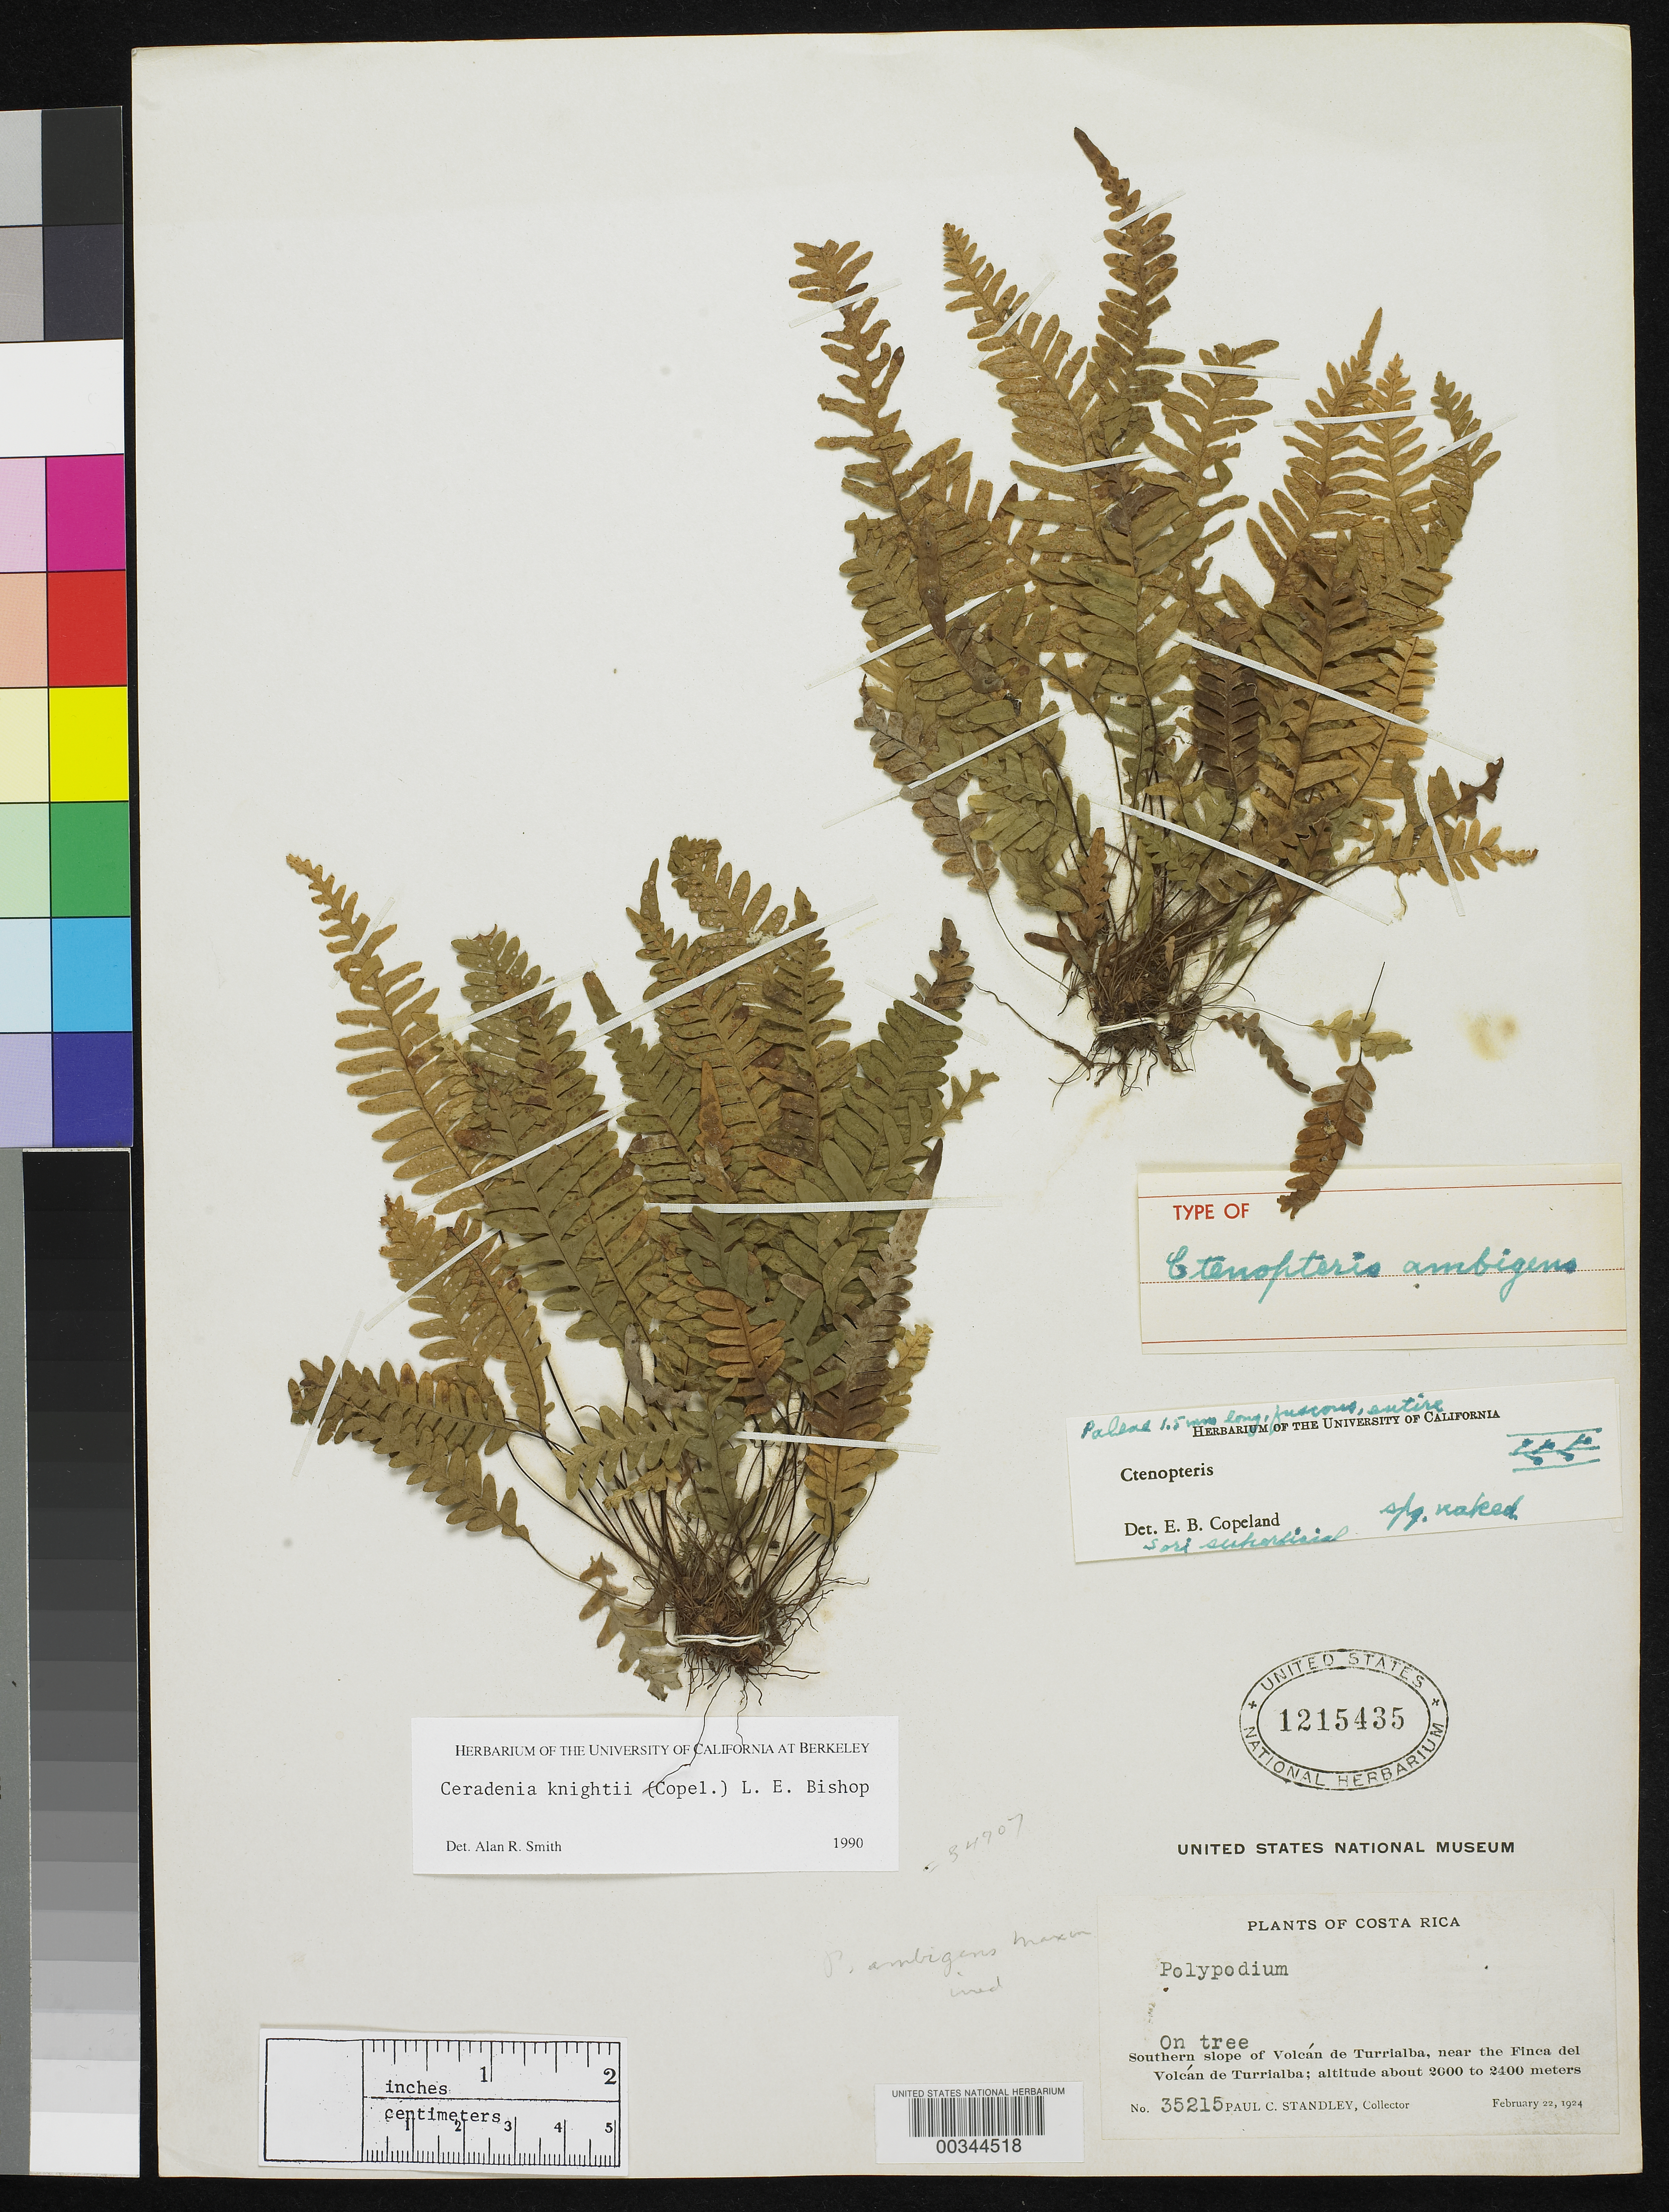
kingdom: Plantae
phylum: Tracheophyta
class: Polypodiopsida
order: Polypodiales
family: Polypodiaceae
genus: Ctenopteris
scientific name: Ctenopteris ambigens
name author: Copel.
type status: Holotype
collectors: P. C. Standley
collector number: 35215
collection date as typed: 22 Feb 1924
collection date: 1924-02-22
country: Costa Rica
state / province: Cartago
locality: S slope of Volcan de Turrialba, near Finca del Volcan de Turialba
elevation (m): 2000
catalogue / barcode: US 1215435